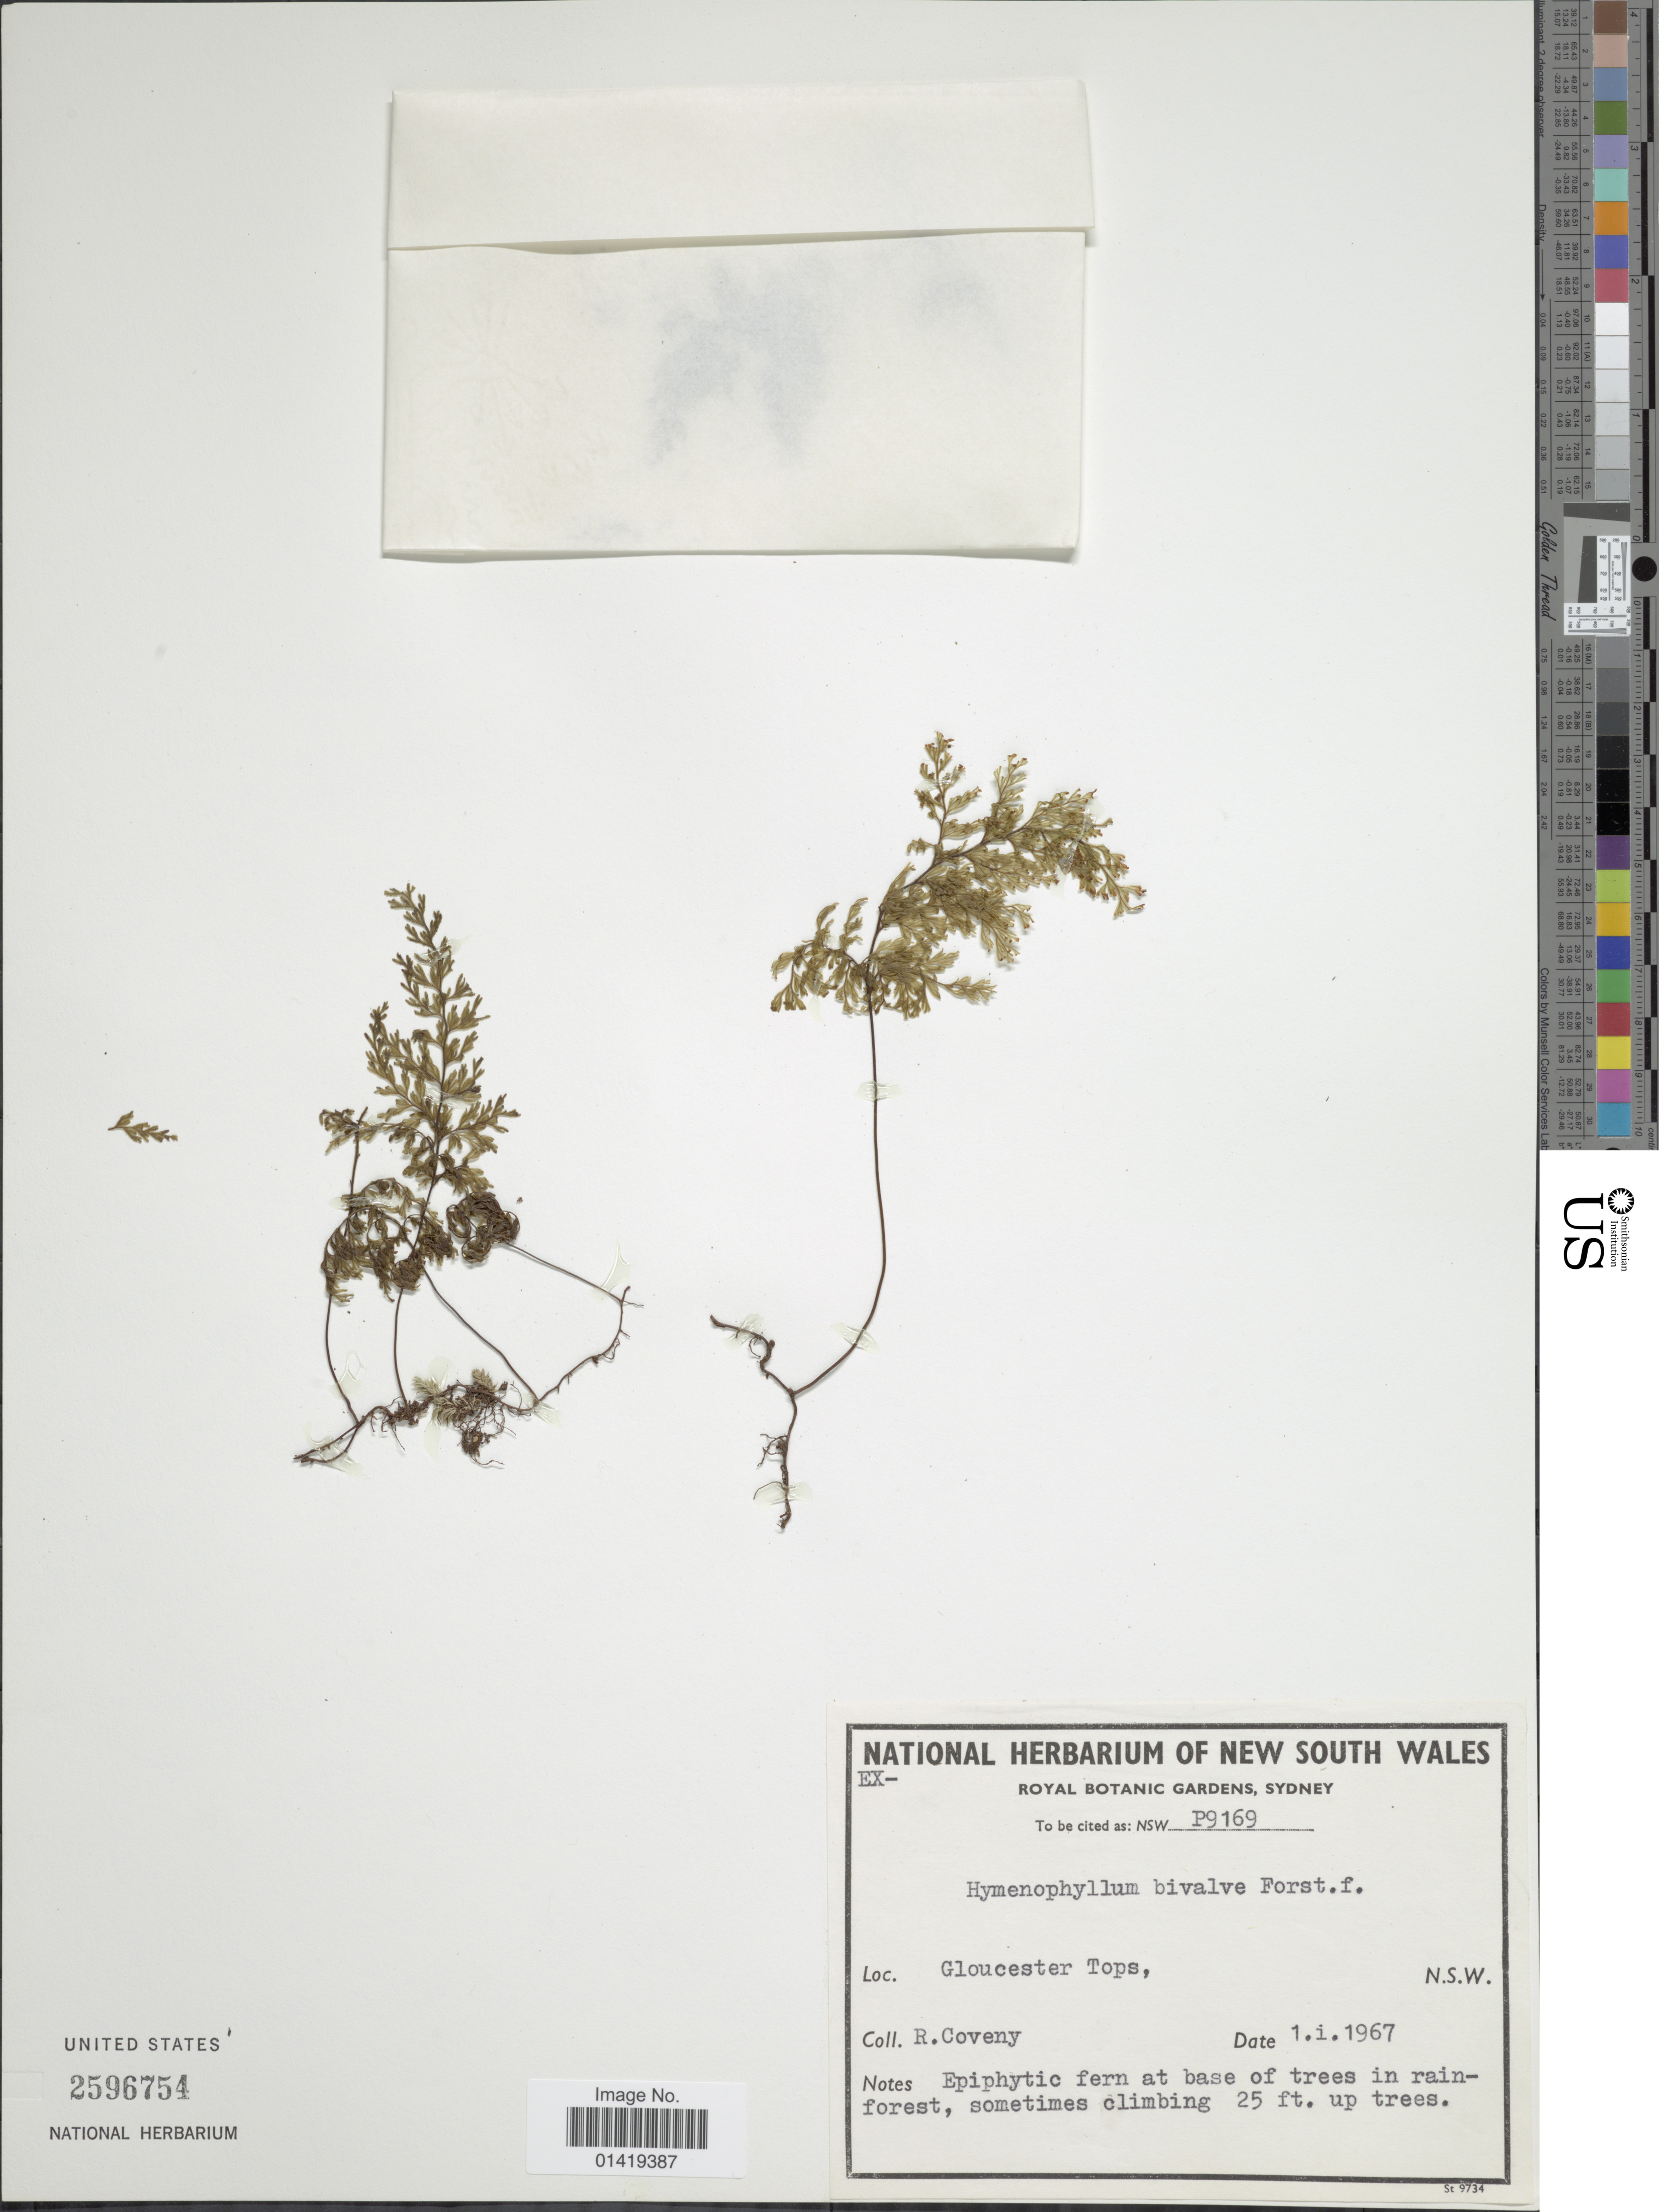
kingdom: Plantae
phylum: Tracheophyta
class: Polypodiopsida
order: Hymenophyllales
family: Hymenophyllaceae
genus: Hymenophyllum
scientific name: Hymenophyllum bivalve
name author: (G. Forst.) Sw.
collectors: R. Coveny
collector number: P9169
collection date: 1967-01-01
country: Australia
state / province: New South Wales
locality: Gloucester Tops, N.S.W.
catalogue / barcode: US 2596754